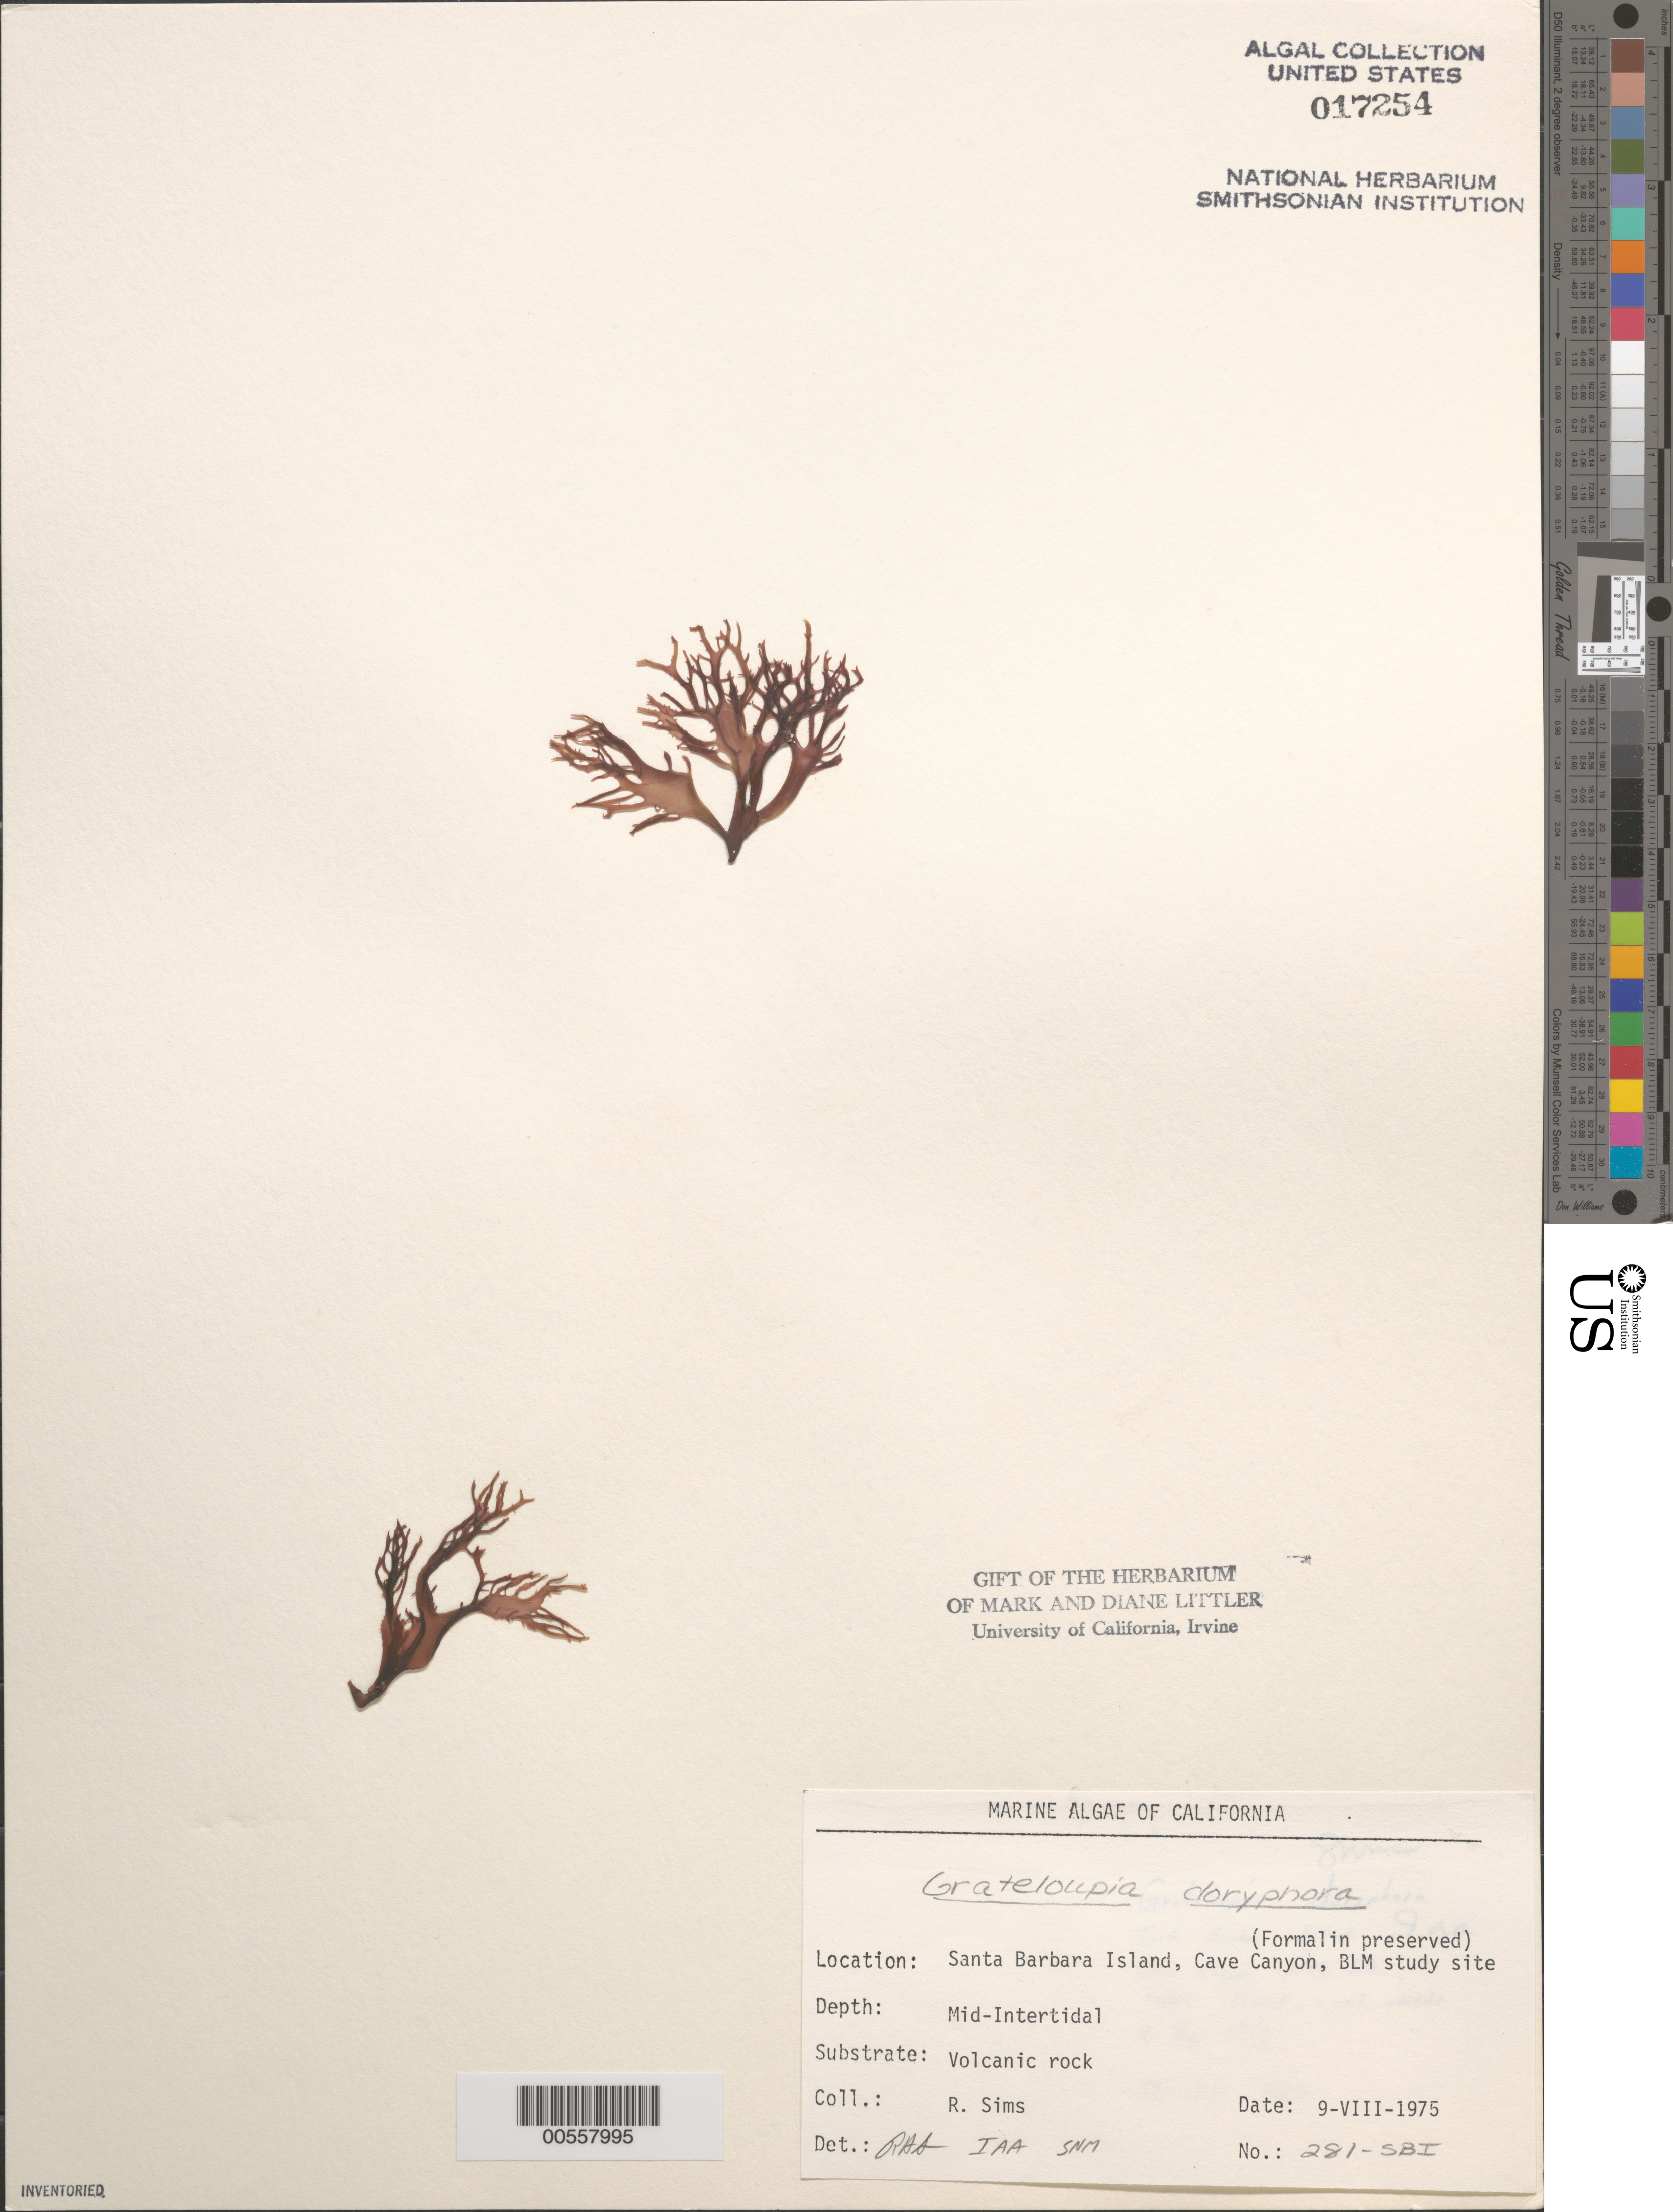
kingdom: Plantae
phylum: Rhodophyta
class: Florideophyceae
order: Halymeniales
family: Halymeniaceae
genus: Grateloupia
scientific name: Grateloupia doryphora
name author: (Mont.) Howe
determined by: Sims, Robert H.; Murray, S. N.; Abbott, Isabella A.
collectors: R. H. Sims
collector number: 281-SBI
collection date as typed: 09 Aug 1975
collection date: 1975-08-09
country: United States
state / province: California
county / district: Santa Barbara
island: Santa Barbara Island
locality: Cave Canyon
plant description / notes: BLM-SOCALBIGHT Rocky Intertidal Survey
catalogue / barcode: US 17254